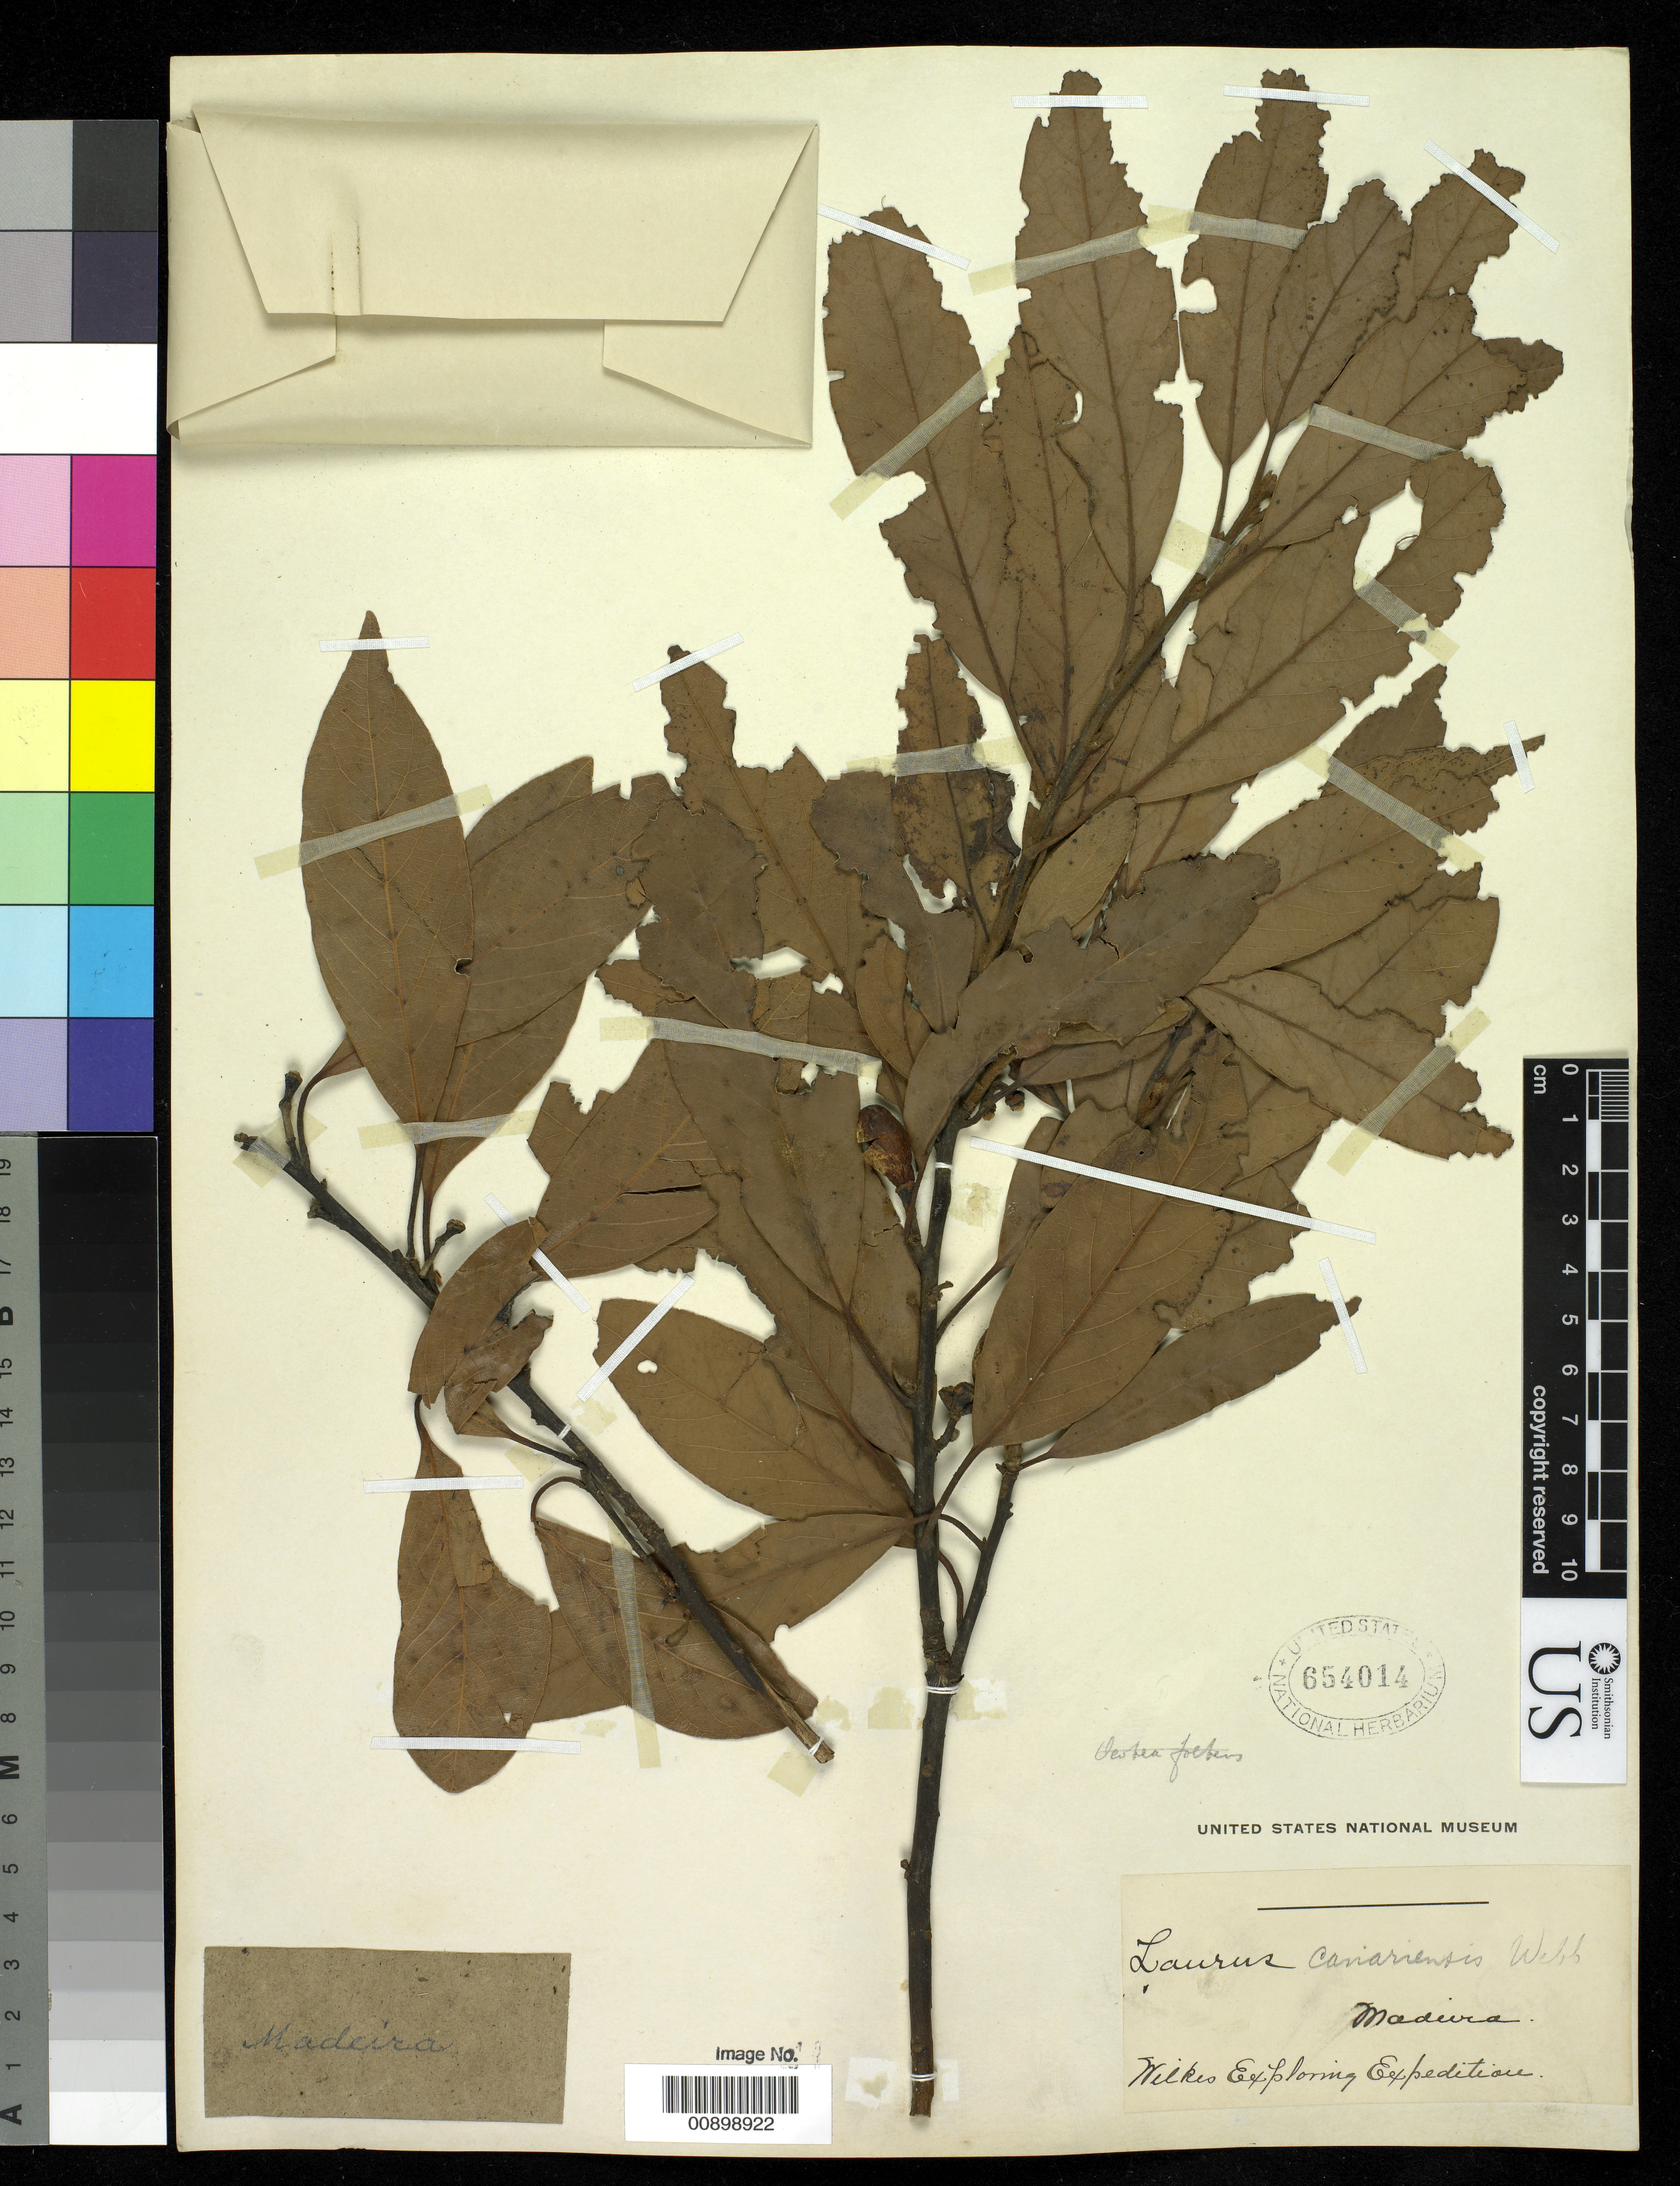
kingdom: Plantae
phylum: Tracheophyta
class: Magnoliopsida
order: Laurales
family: Lauraceae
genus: Laurus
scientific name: Laurus canariensis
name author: Willd.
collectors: Wilkes Explor. Exped.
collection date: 1838/1842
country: Portugal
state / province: Madeira (Aut. Reg.)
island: Madeira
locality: Funchal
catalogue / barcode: US 654014